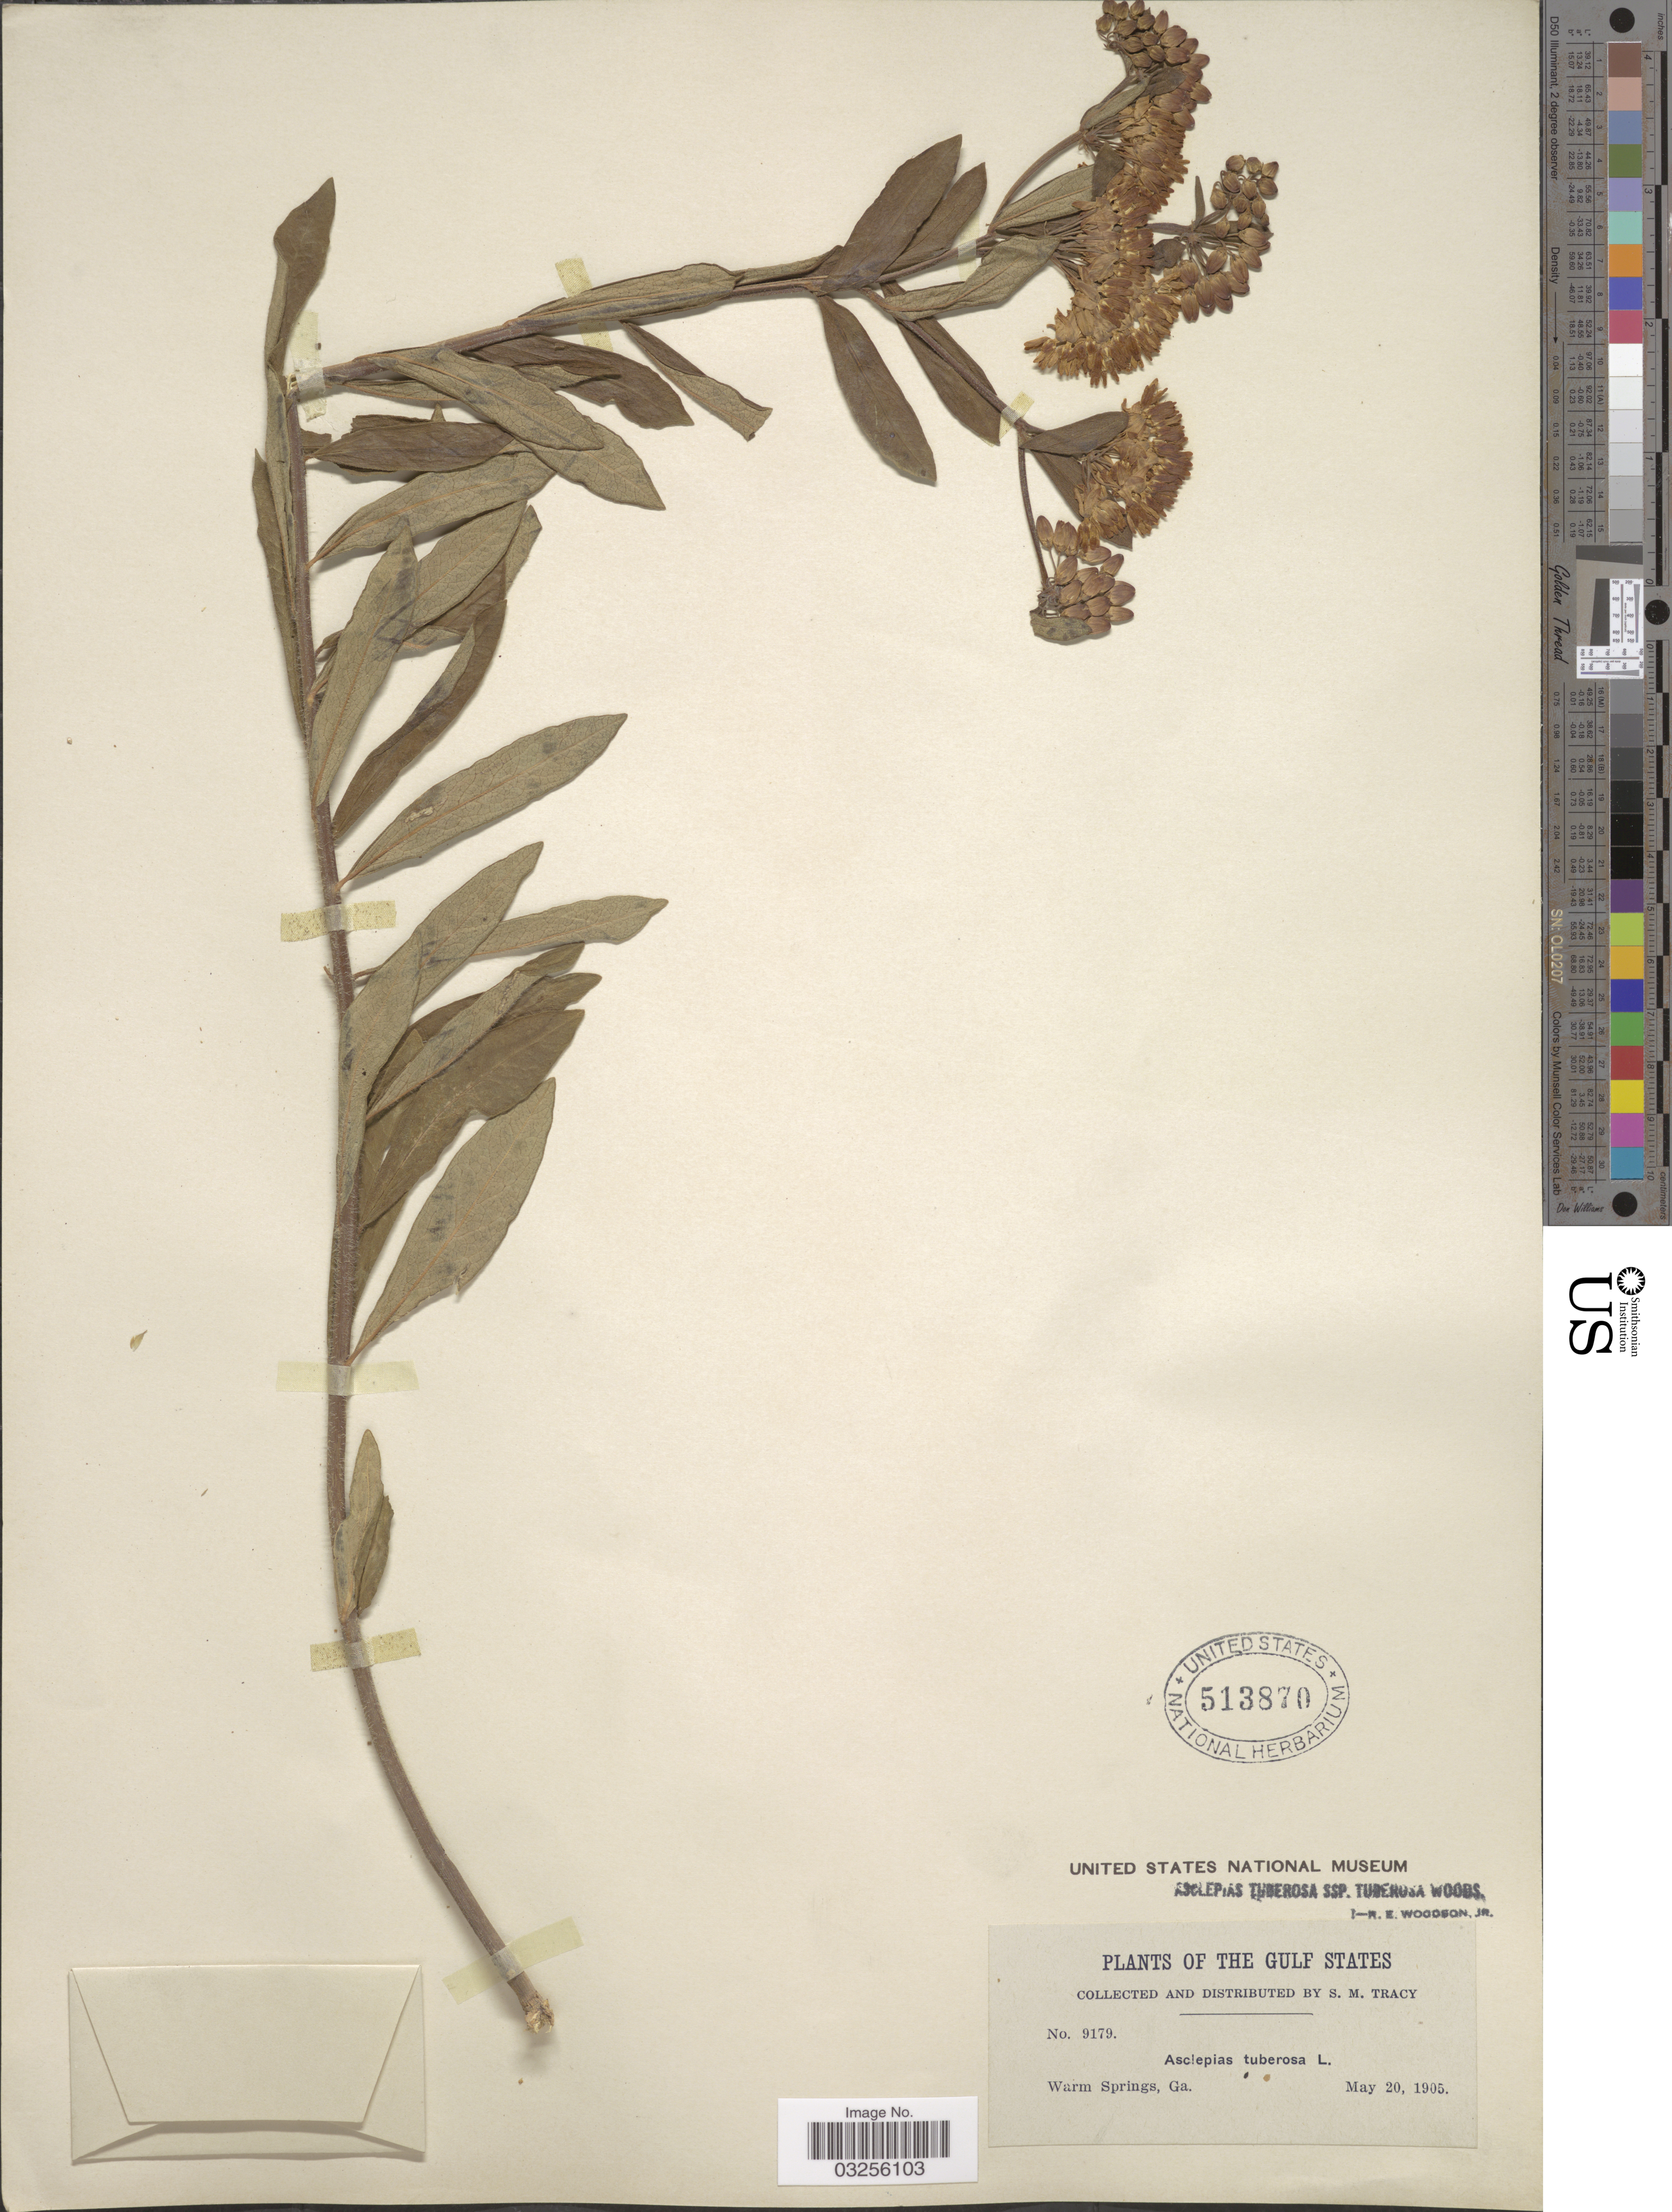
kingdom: Plantae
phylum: Tracheophyta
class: Magnoliopsida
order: Gentianales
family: Apocynaceae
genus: Asclepias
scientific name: Asclepias tuberosa subsp. tuberosa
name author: L.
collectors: S. M. Tracy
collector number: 9179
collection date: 1905-05-20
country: United States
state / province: Georgia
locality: The Gulf States. Warm Springs, Ga.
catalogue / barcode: US 513870